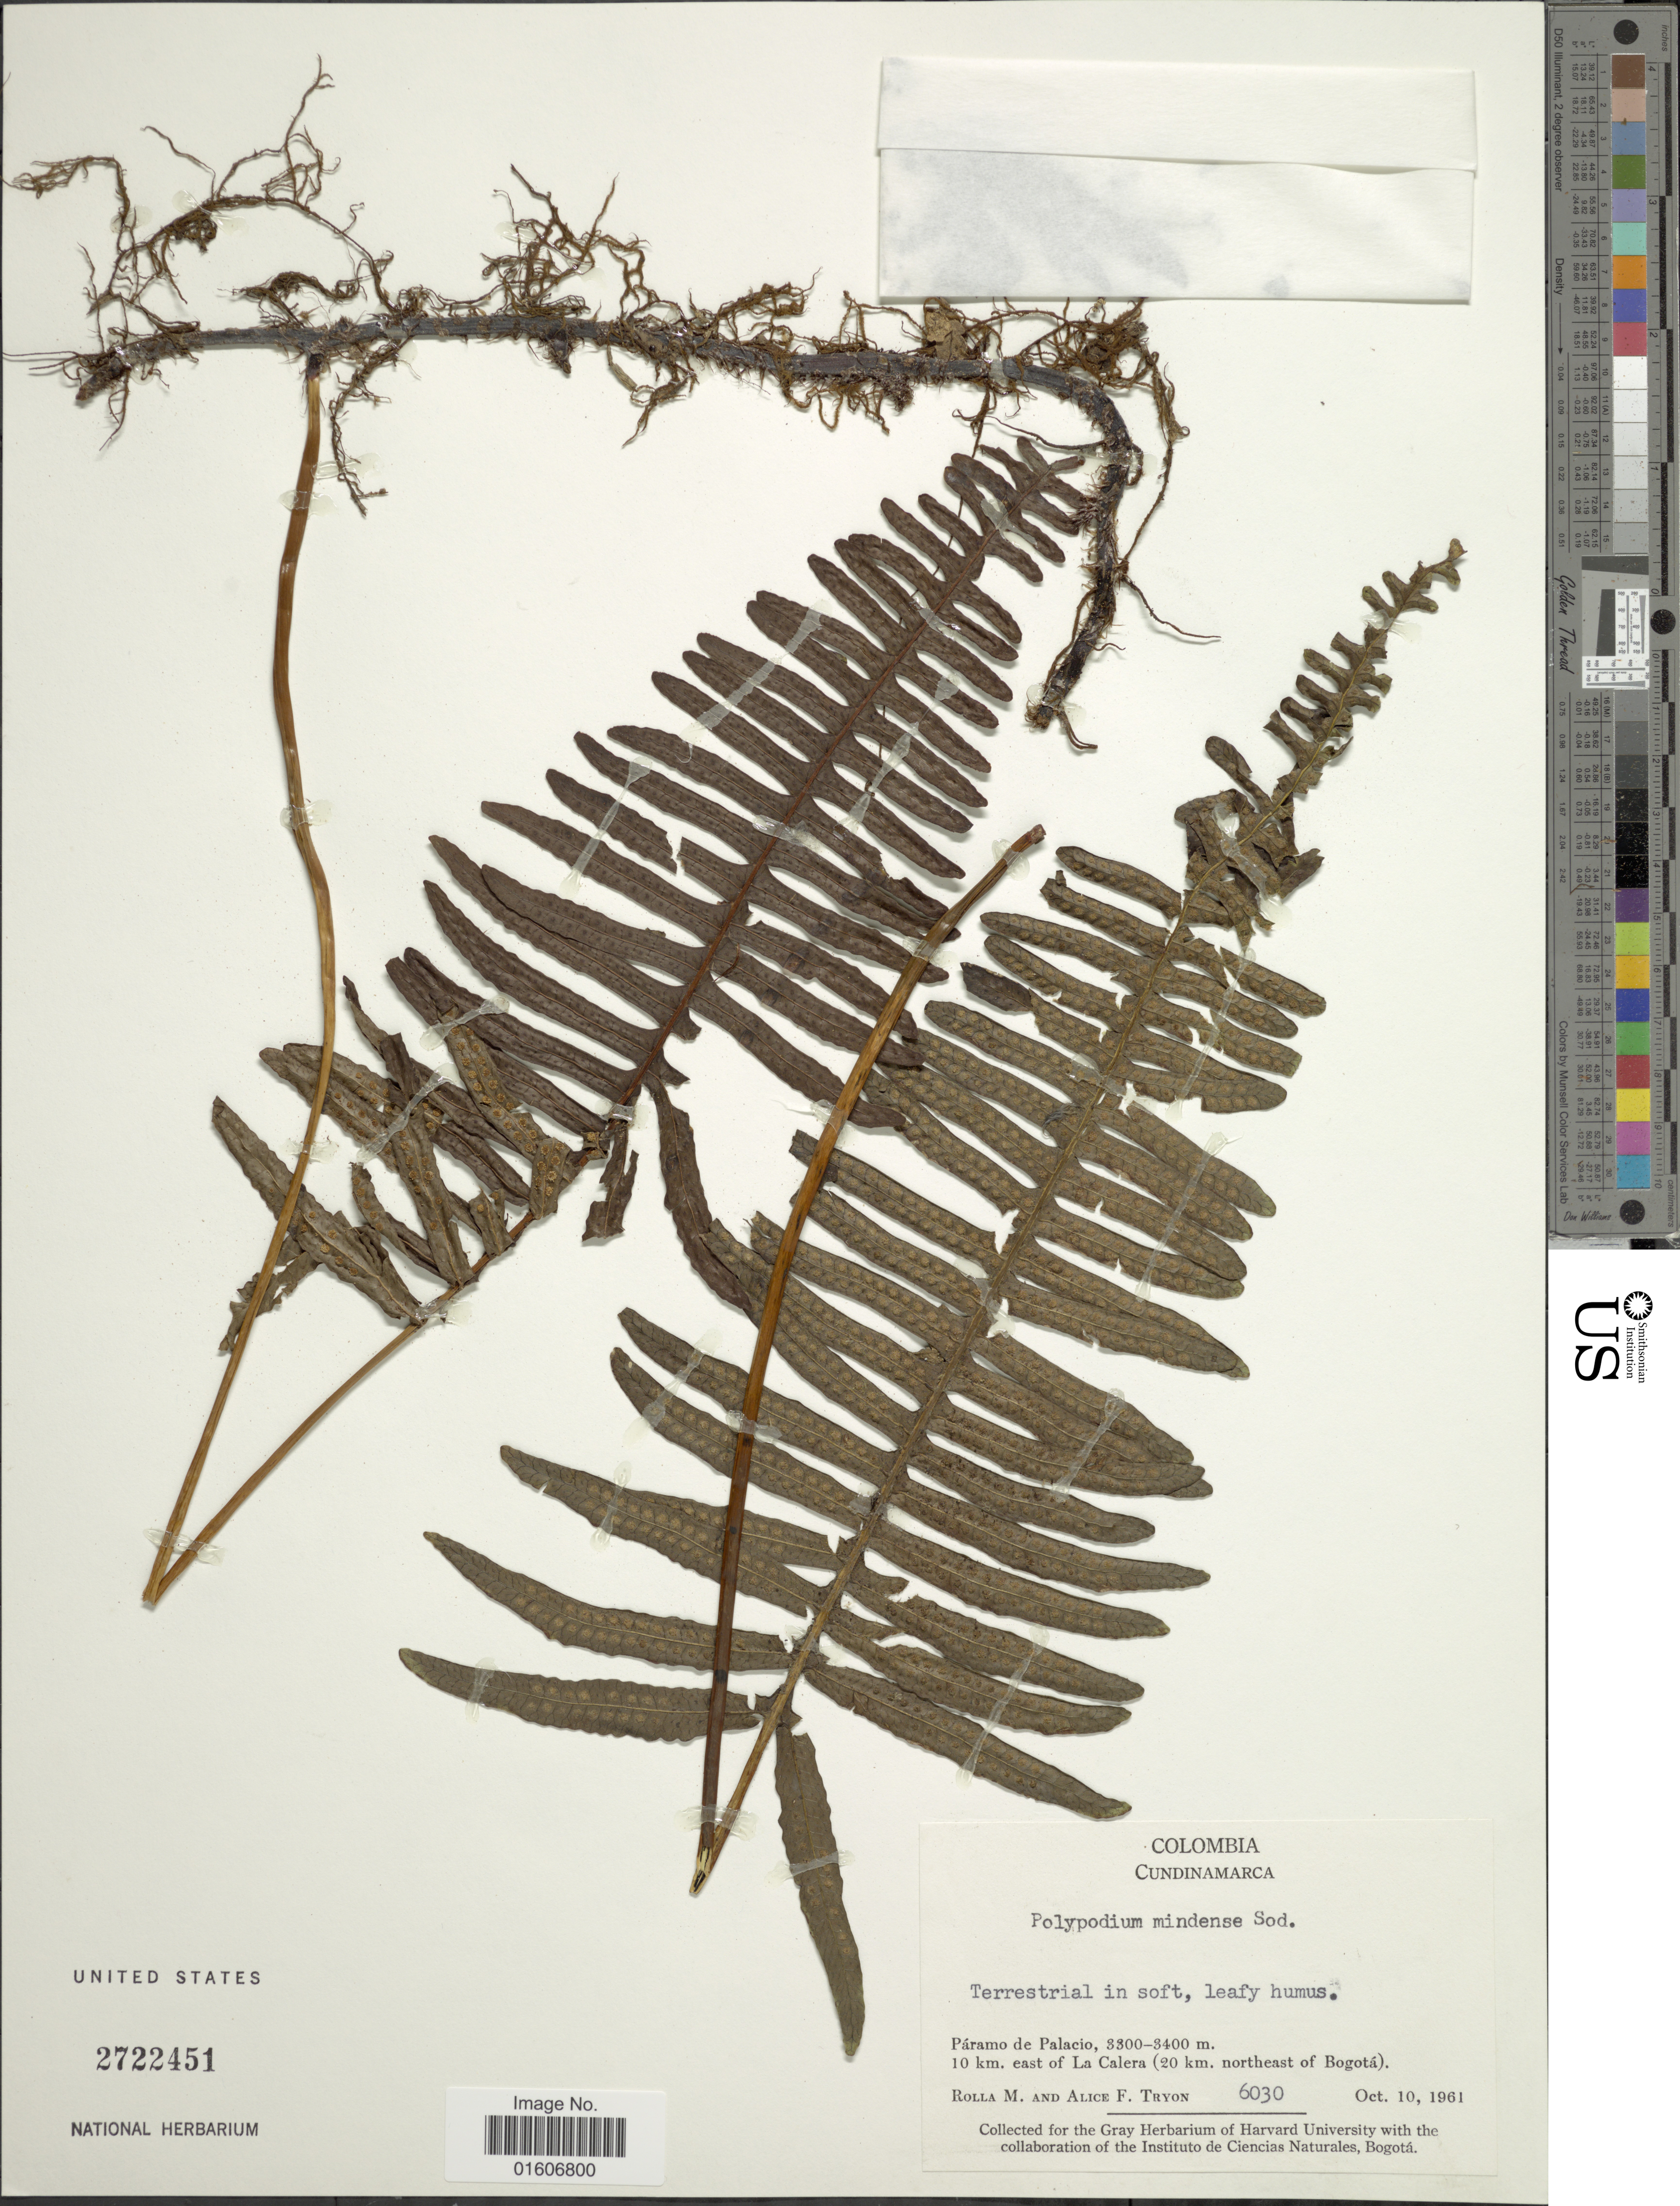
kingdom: Plantae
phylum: Tracheophyta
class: Polypodiopsida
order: Polypodiales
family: Polypodiaceae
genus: Serpocaulon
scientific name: Serpocaulon mindense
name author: (Sodiro)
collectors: R. M. Tryon & A. F. Tryon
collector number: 6030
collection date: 1961-10-10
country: Colombia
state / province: Cundinamarca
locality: Páramo de Palacio, 10 km. east la Calera (20 km. northeast of Bogotá)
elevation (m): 3300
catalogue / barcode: US 2722451